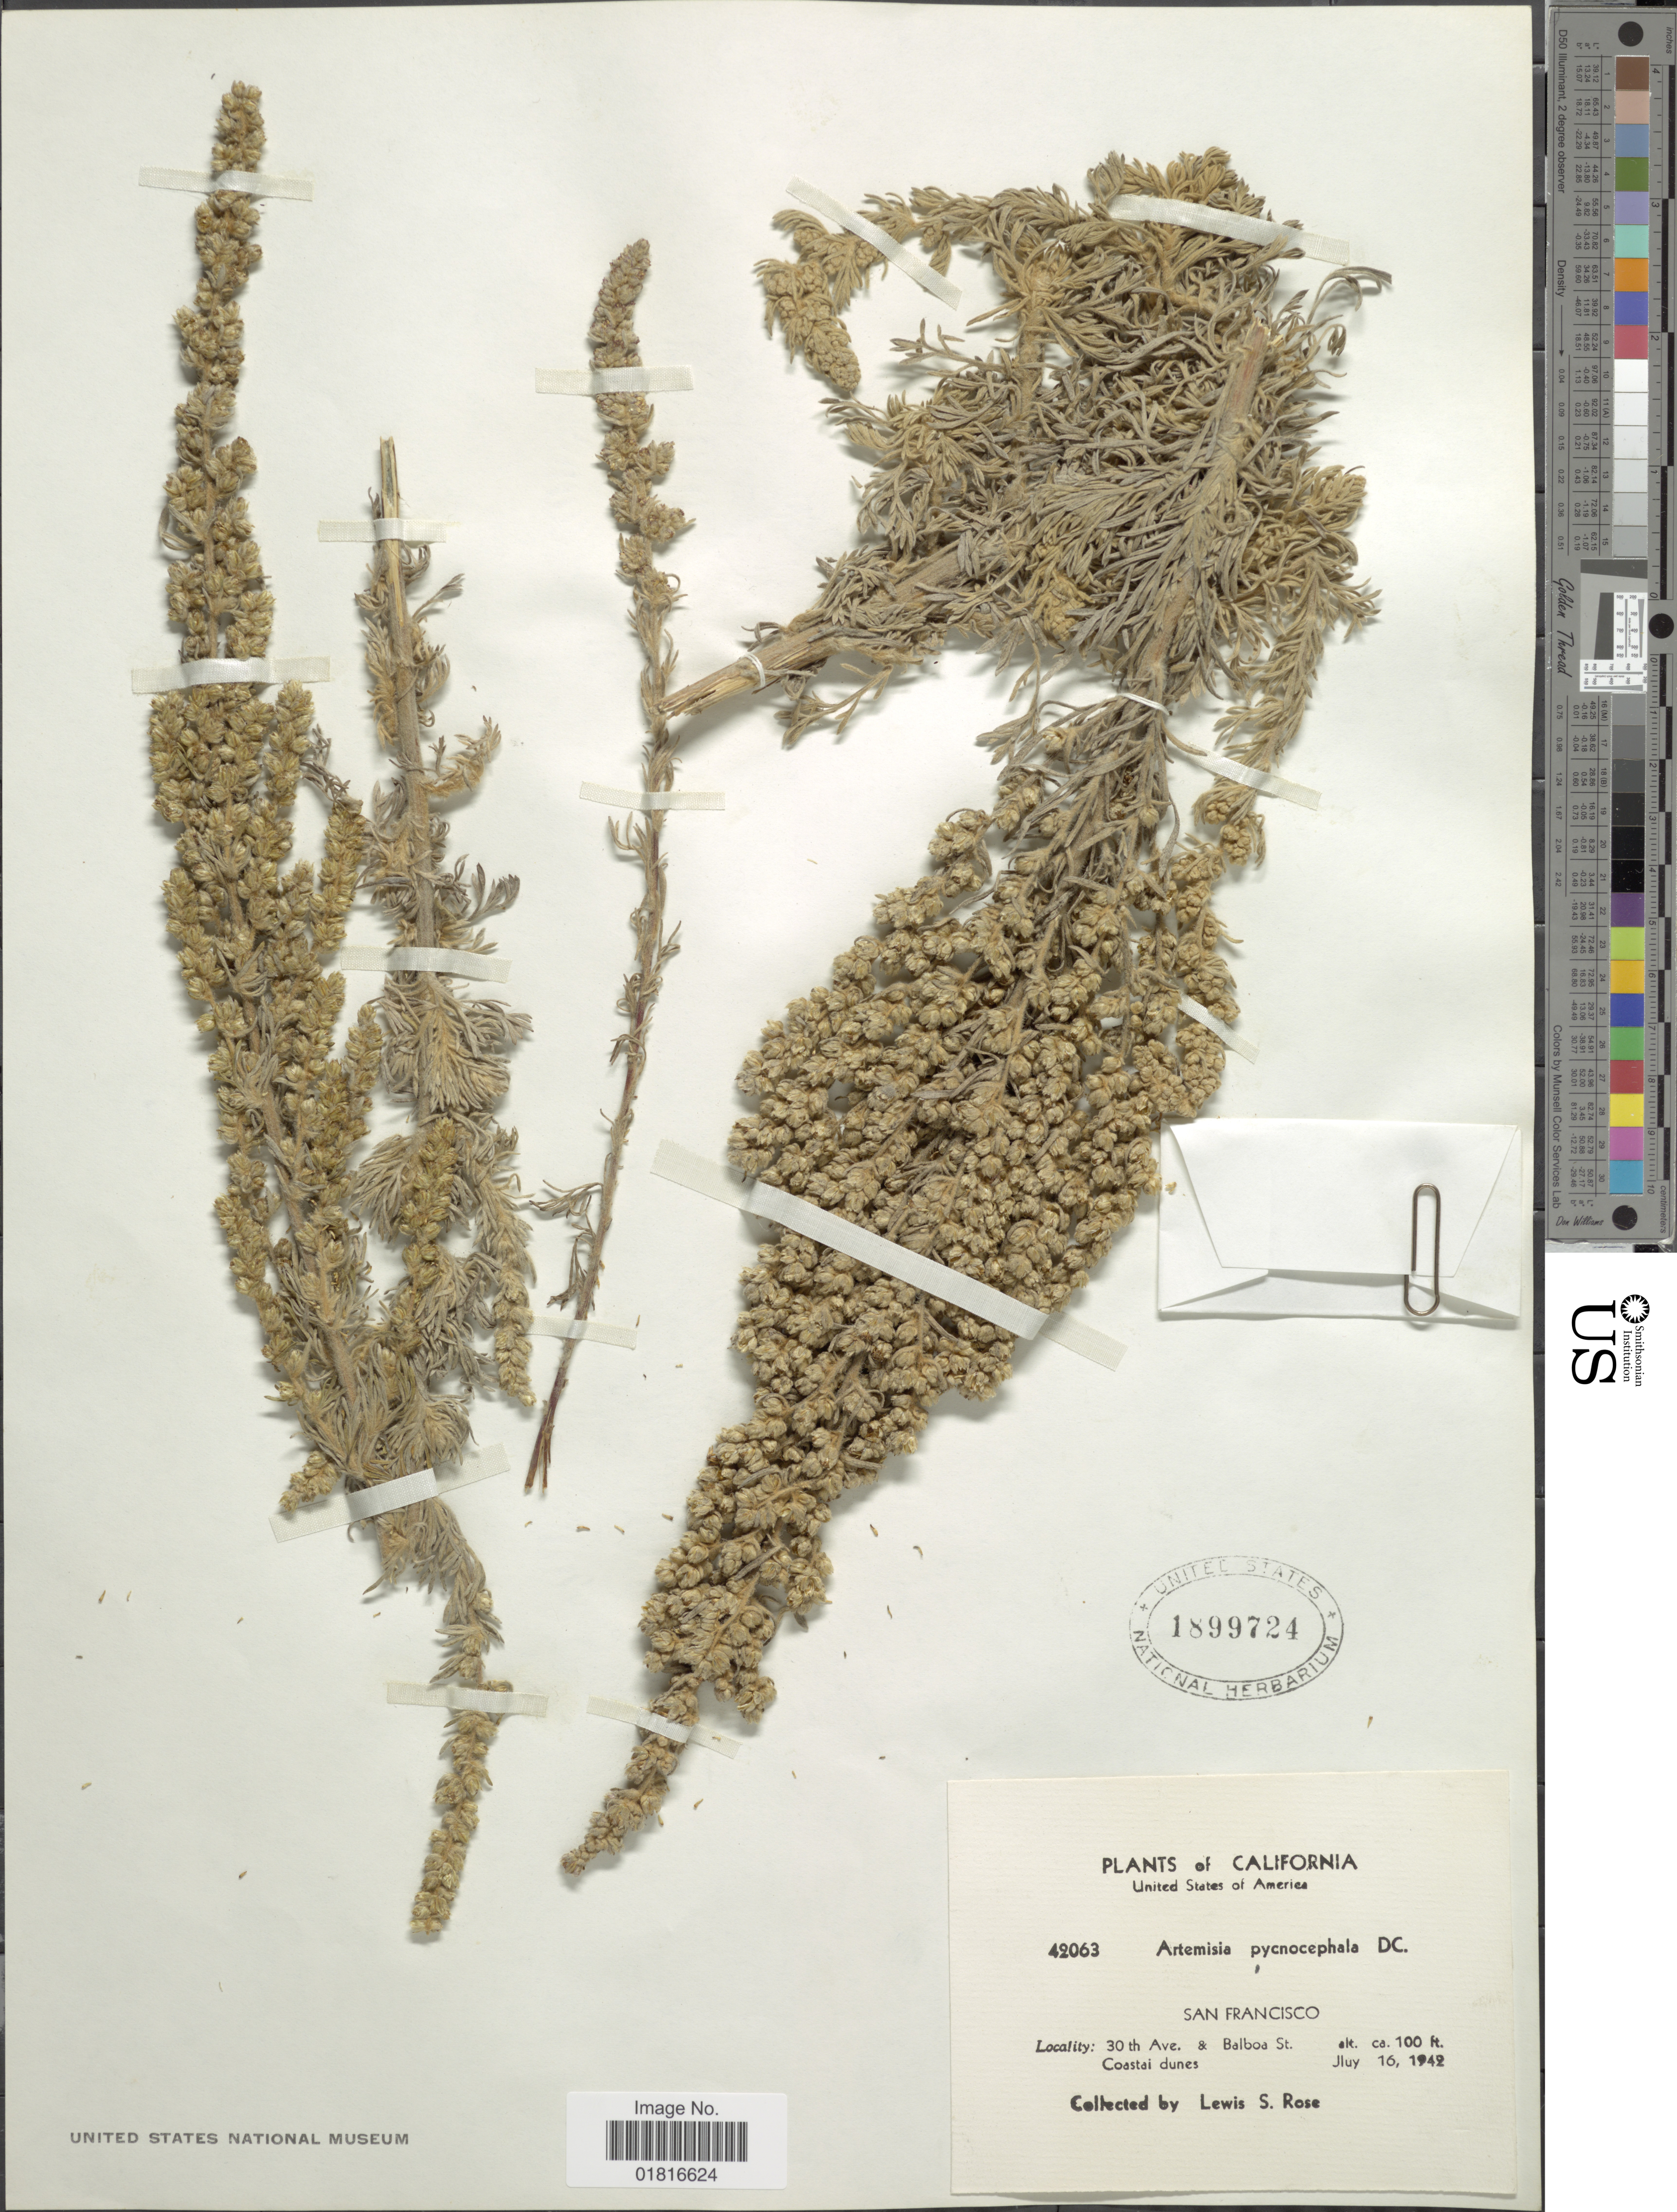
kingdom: Plantae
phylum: Tracheophyta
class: Magnoliopsida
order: Asterales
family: Asteraceae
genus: Artemisia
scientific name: Artemisia pycnocephala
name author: DC.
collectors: L. S. Rose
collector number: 42063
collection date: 1942-07-16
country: United States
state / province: California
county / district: San Francisco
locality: San Francisco, 30 th Ave & Balboa St, Coastal dunes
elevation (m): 30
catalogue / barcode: US 1899724